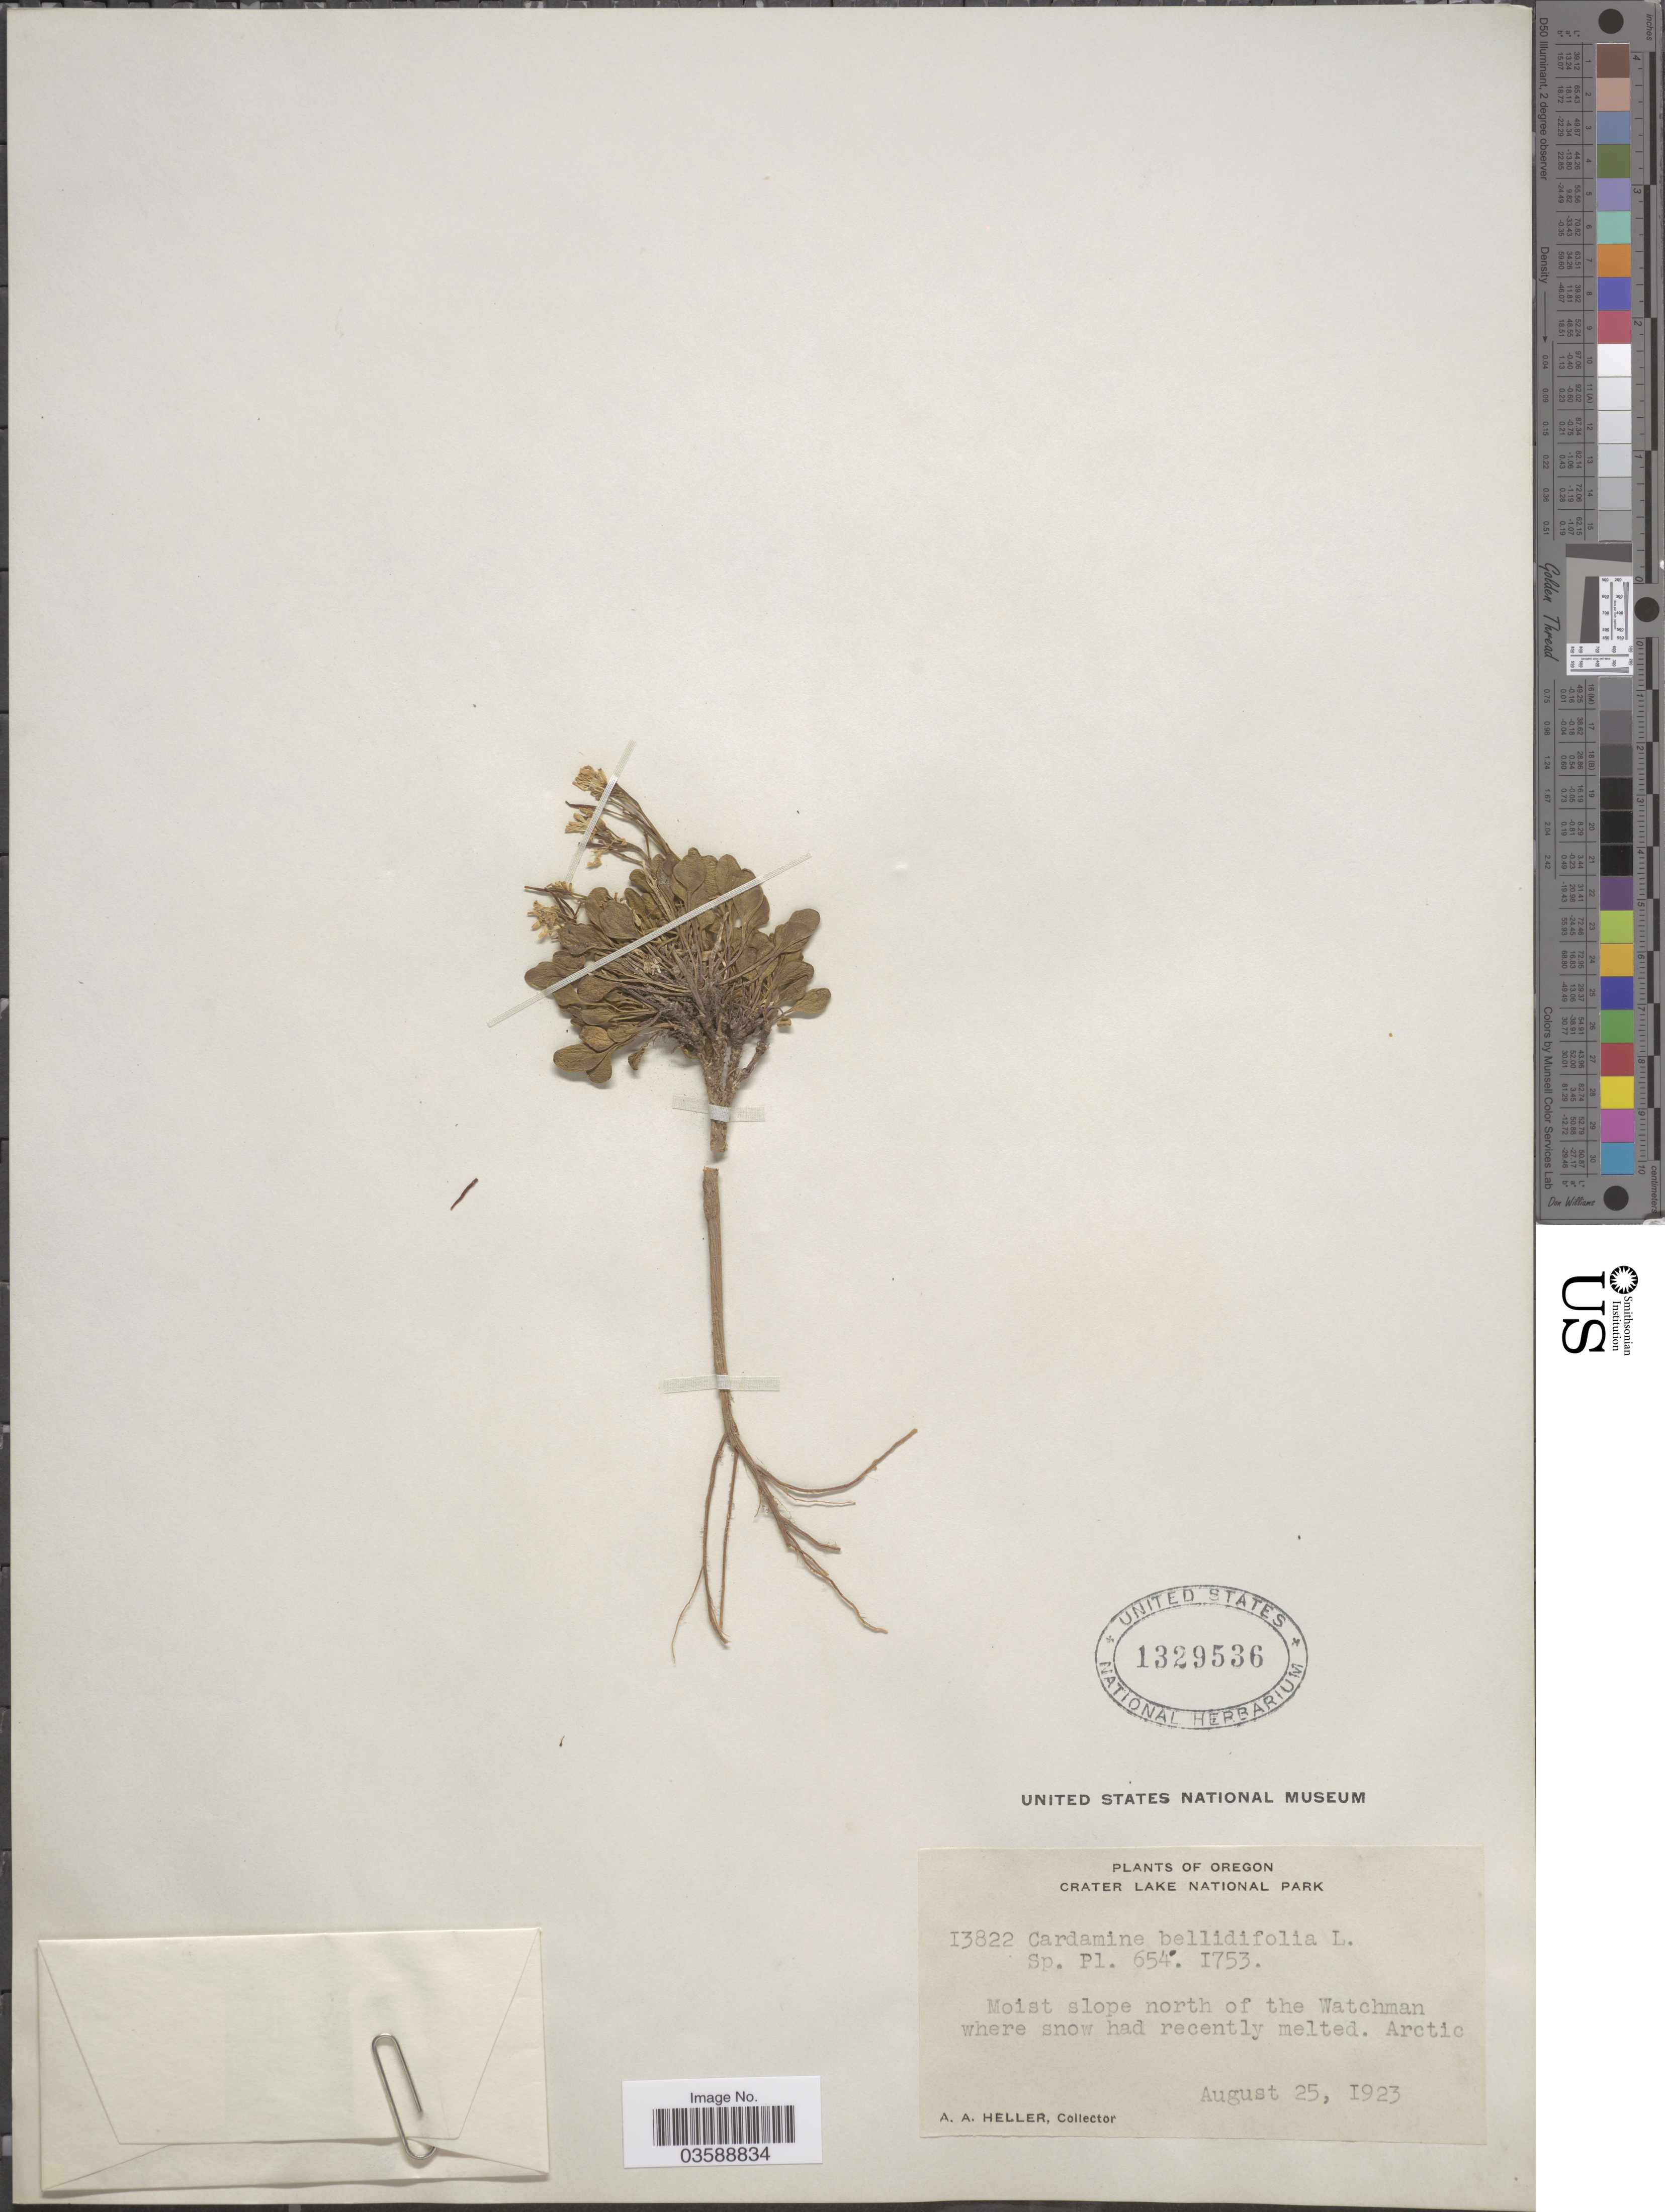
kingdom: Plantae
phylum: Tracheophyta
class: Magnoliopsida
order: Brassicales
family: Brassicaceae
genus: Cardamine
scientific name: Cardamine bellidifolia var. pachyphylla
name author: Coville & Leiberg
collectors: A. A. Heller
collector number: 13822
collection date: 1923-08-25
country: United States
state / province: Oregon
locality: Crater Lake National Park. North of the Watchman. Arctic.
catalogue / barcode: US 1329536